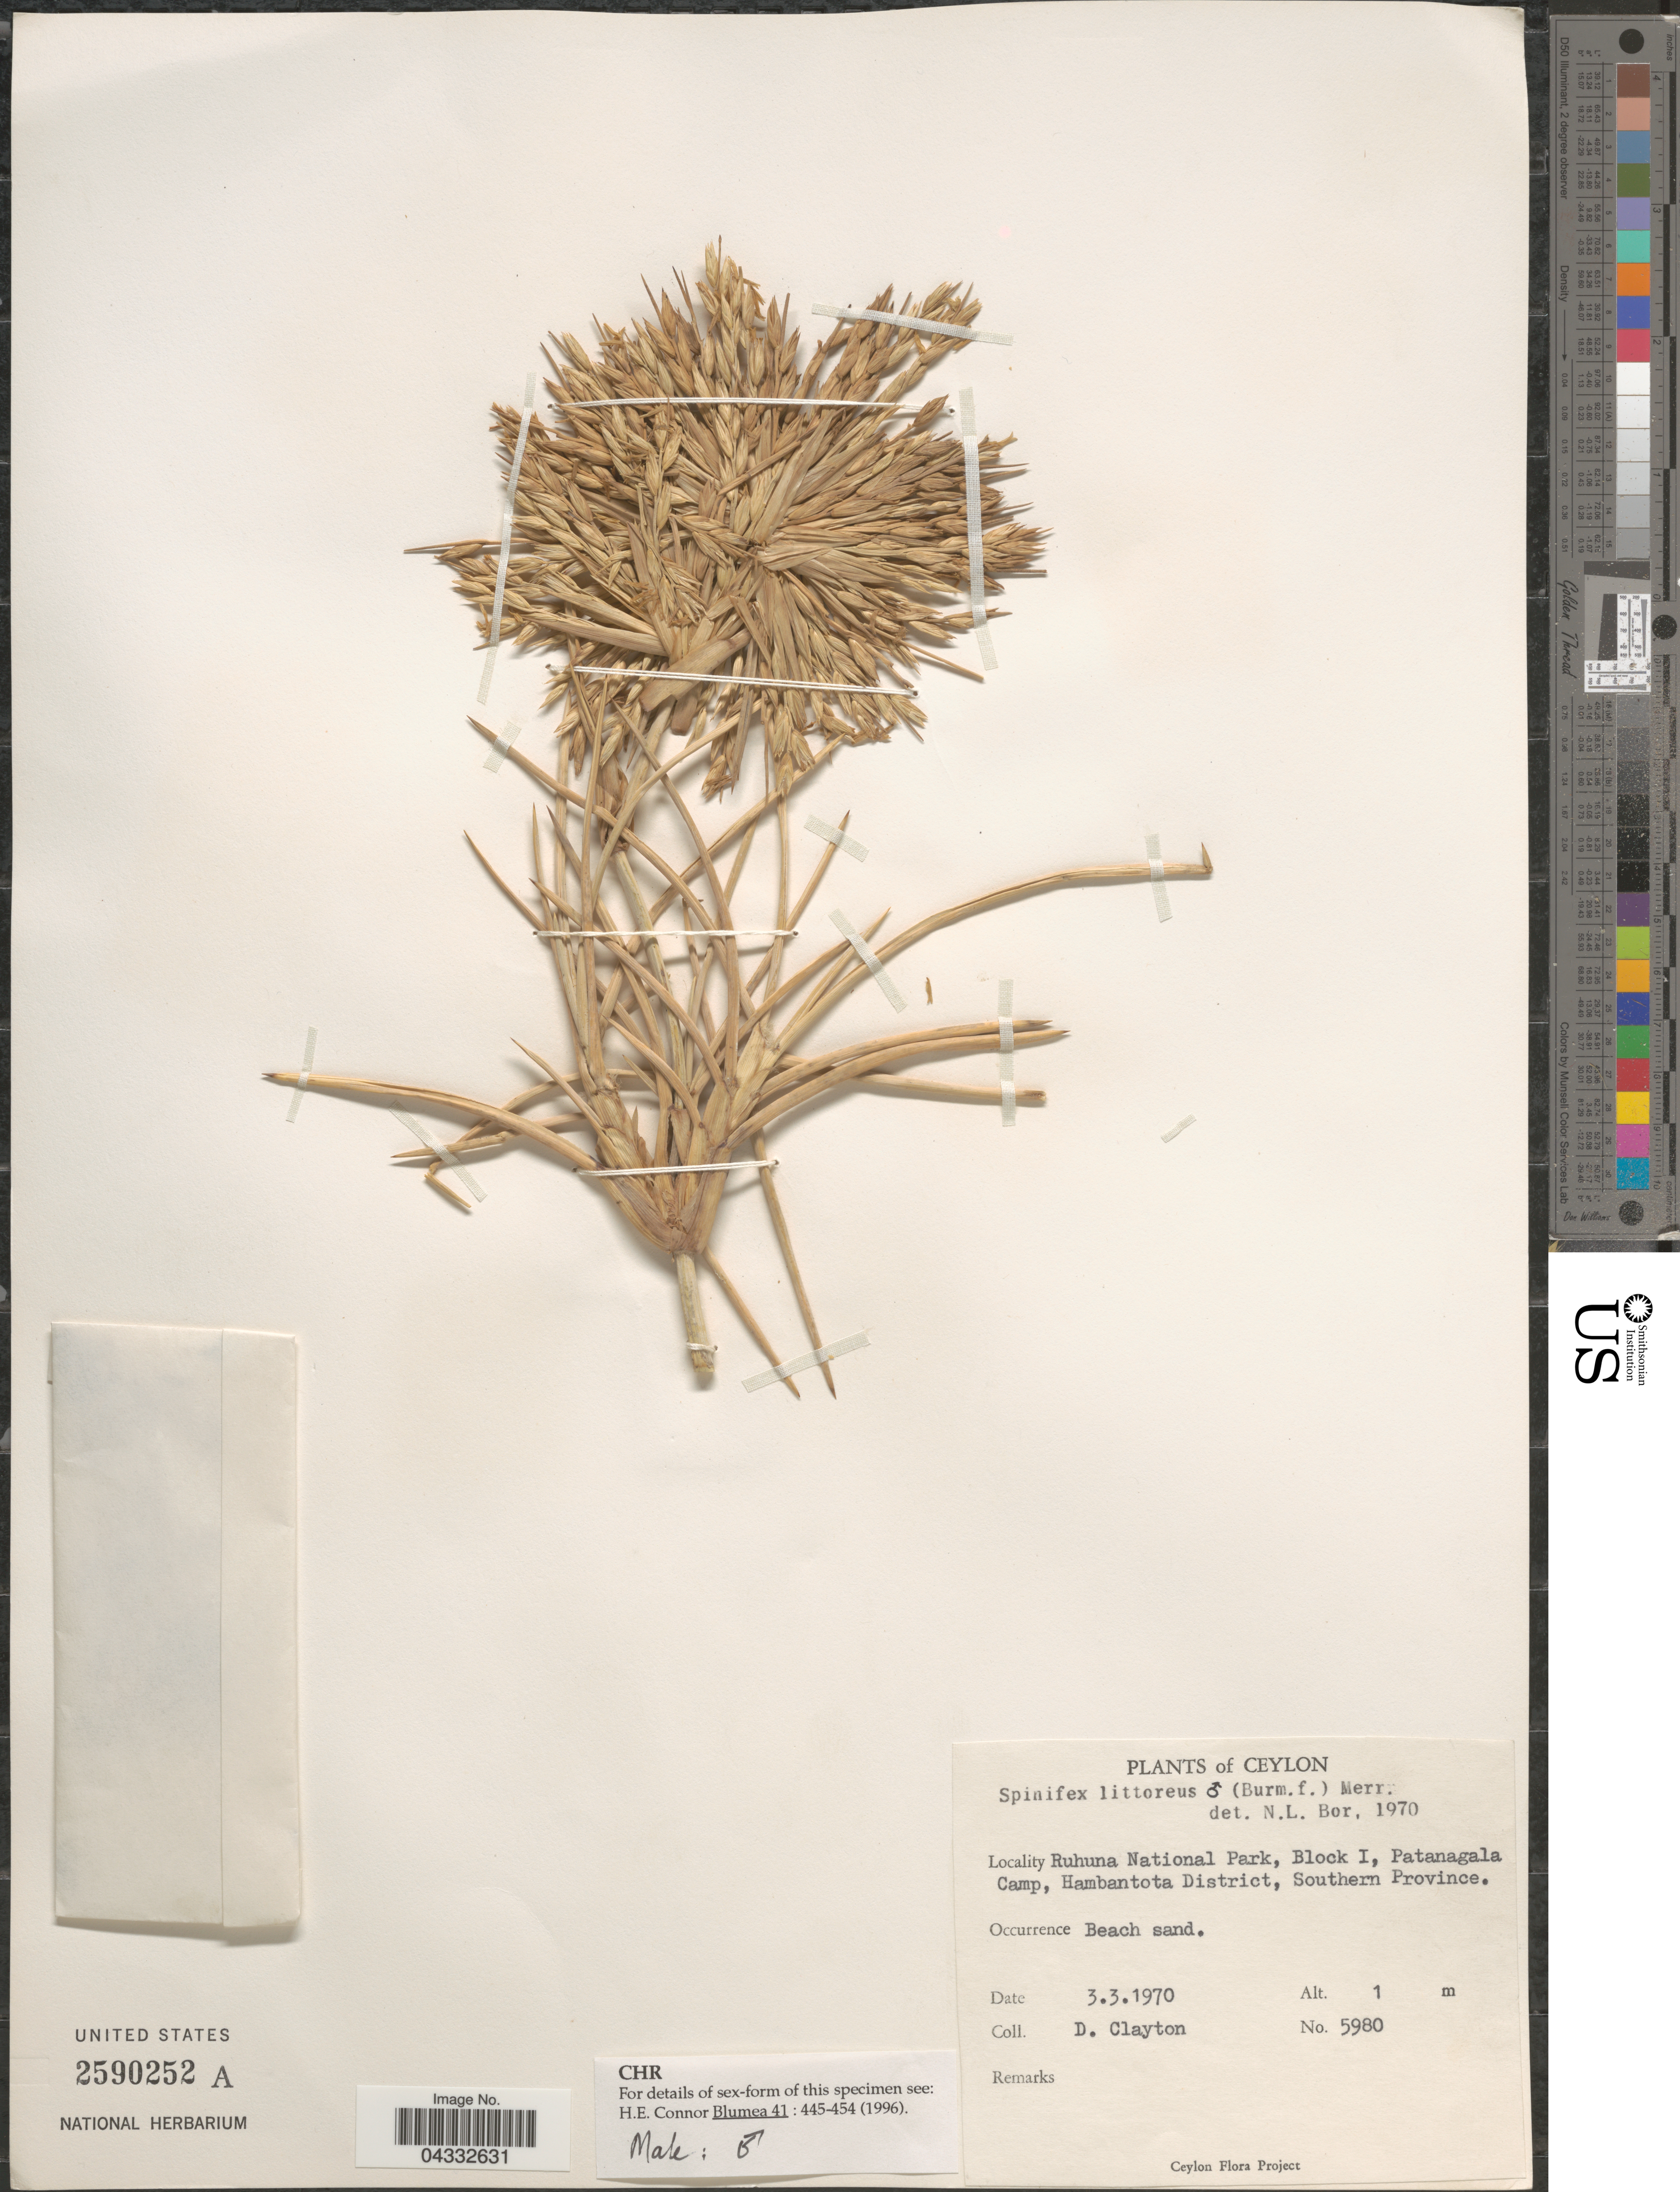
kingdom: Plantae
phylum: Tracheophyta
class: Liliopsida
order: Poales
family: Poaceae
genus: Spinifex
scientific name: Spinifex littoreus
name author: (Burm. f.) Merr.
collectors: D. Clayton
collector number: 5980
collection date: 1970-03-03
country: Sri Lanka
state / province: Southern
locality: Ceylon. Ruhuna National Park, Block I, Patanagala Camp, Hambantota District.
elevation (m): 1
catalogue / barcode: US 2590252A